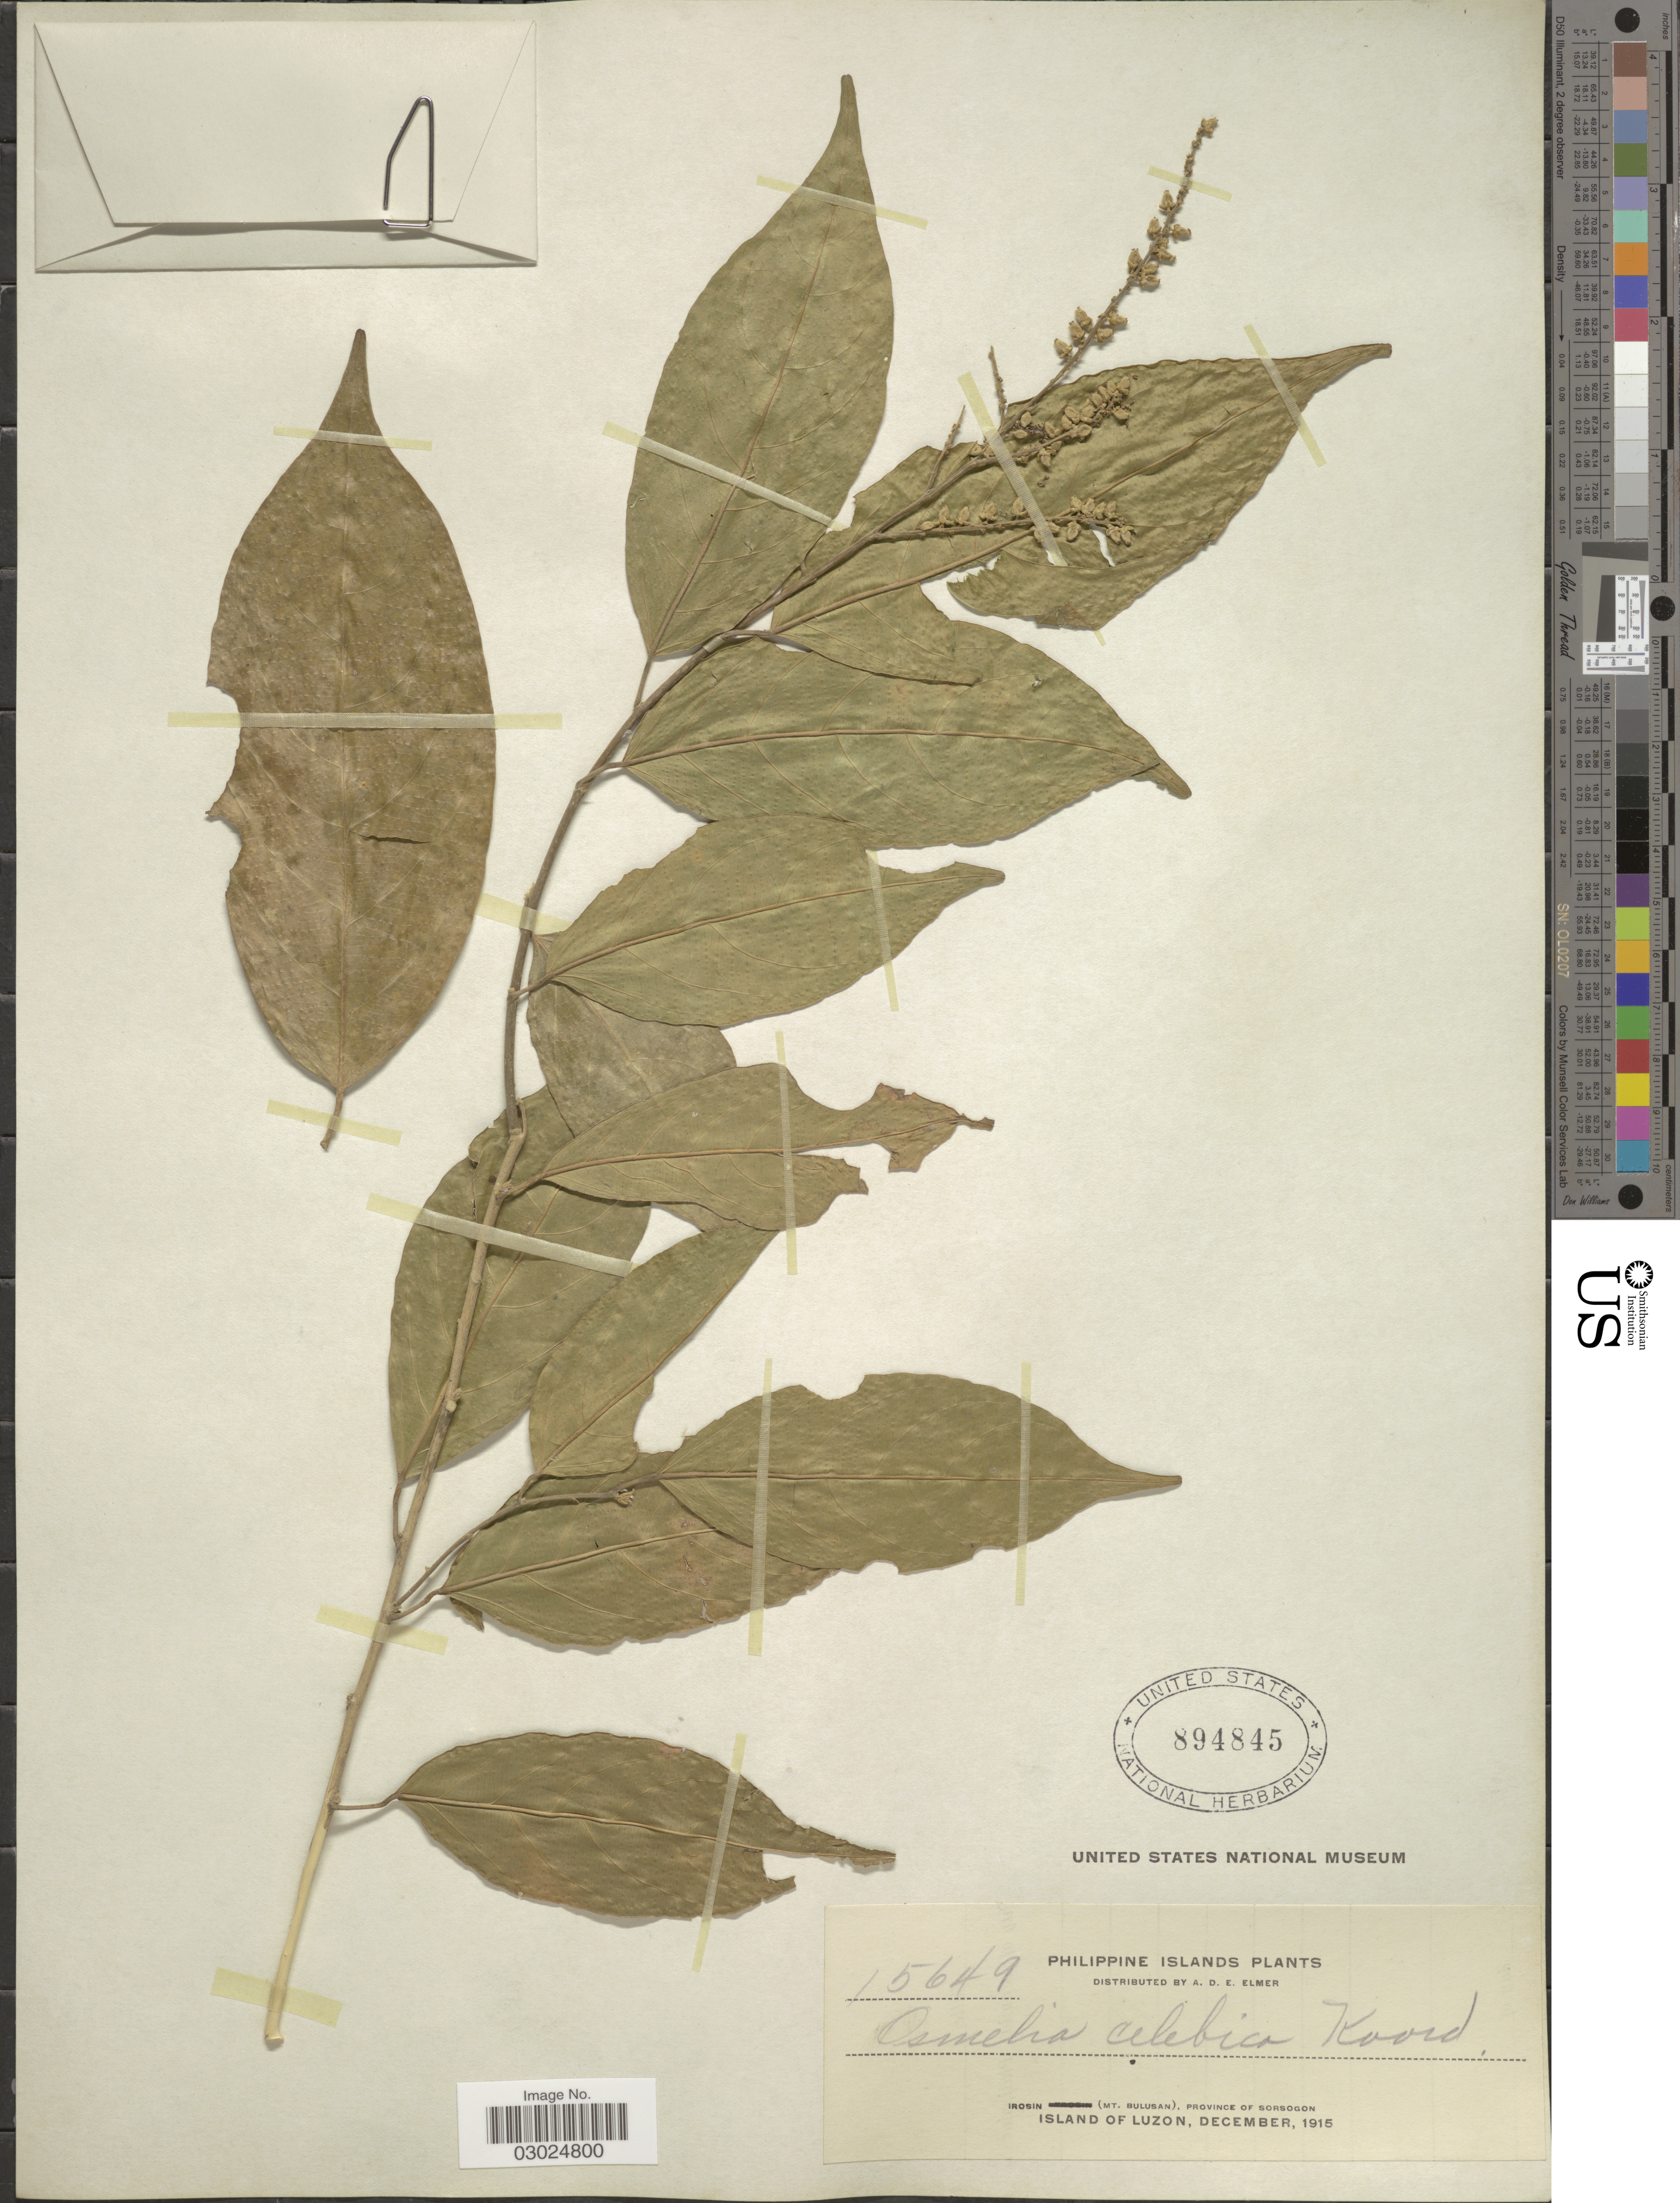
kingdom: Plantae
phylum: Tracheophyta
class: Magnoliopsida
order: Malpighiales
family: Salicaceae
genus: Osmelia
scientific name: Osmelia celebica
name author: Koord.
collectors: A. D. E. Elmer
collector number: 15649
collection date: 1915-12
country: Philippines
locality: Irosin (Mt. Bulusan), Province of Sorsogon, Island of Luzon.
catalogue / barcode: US 894845